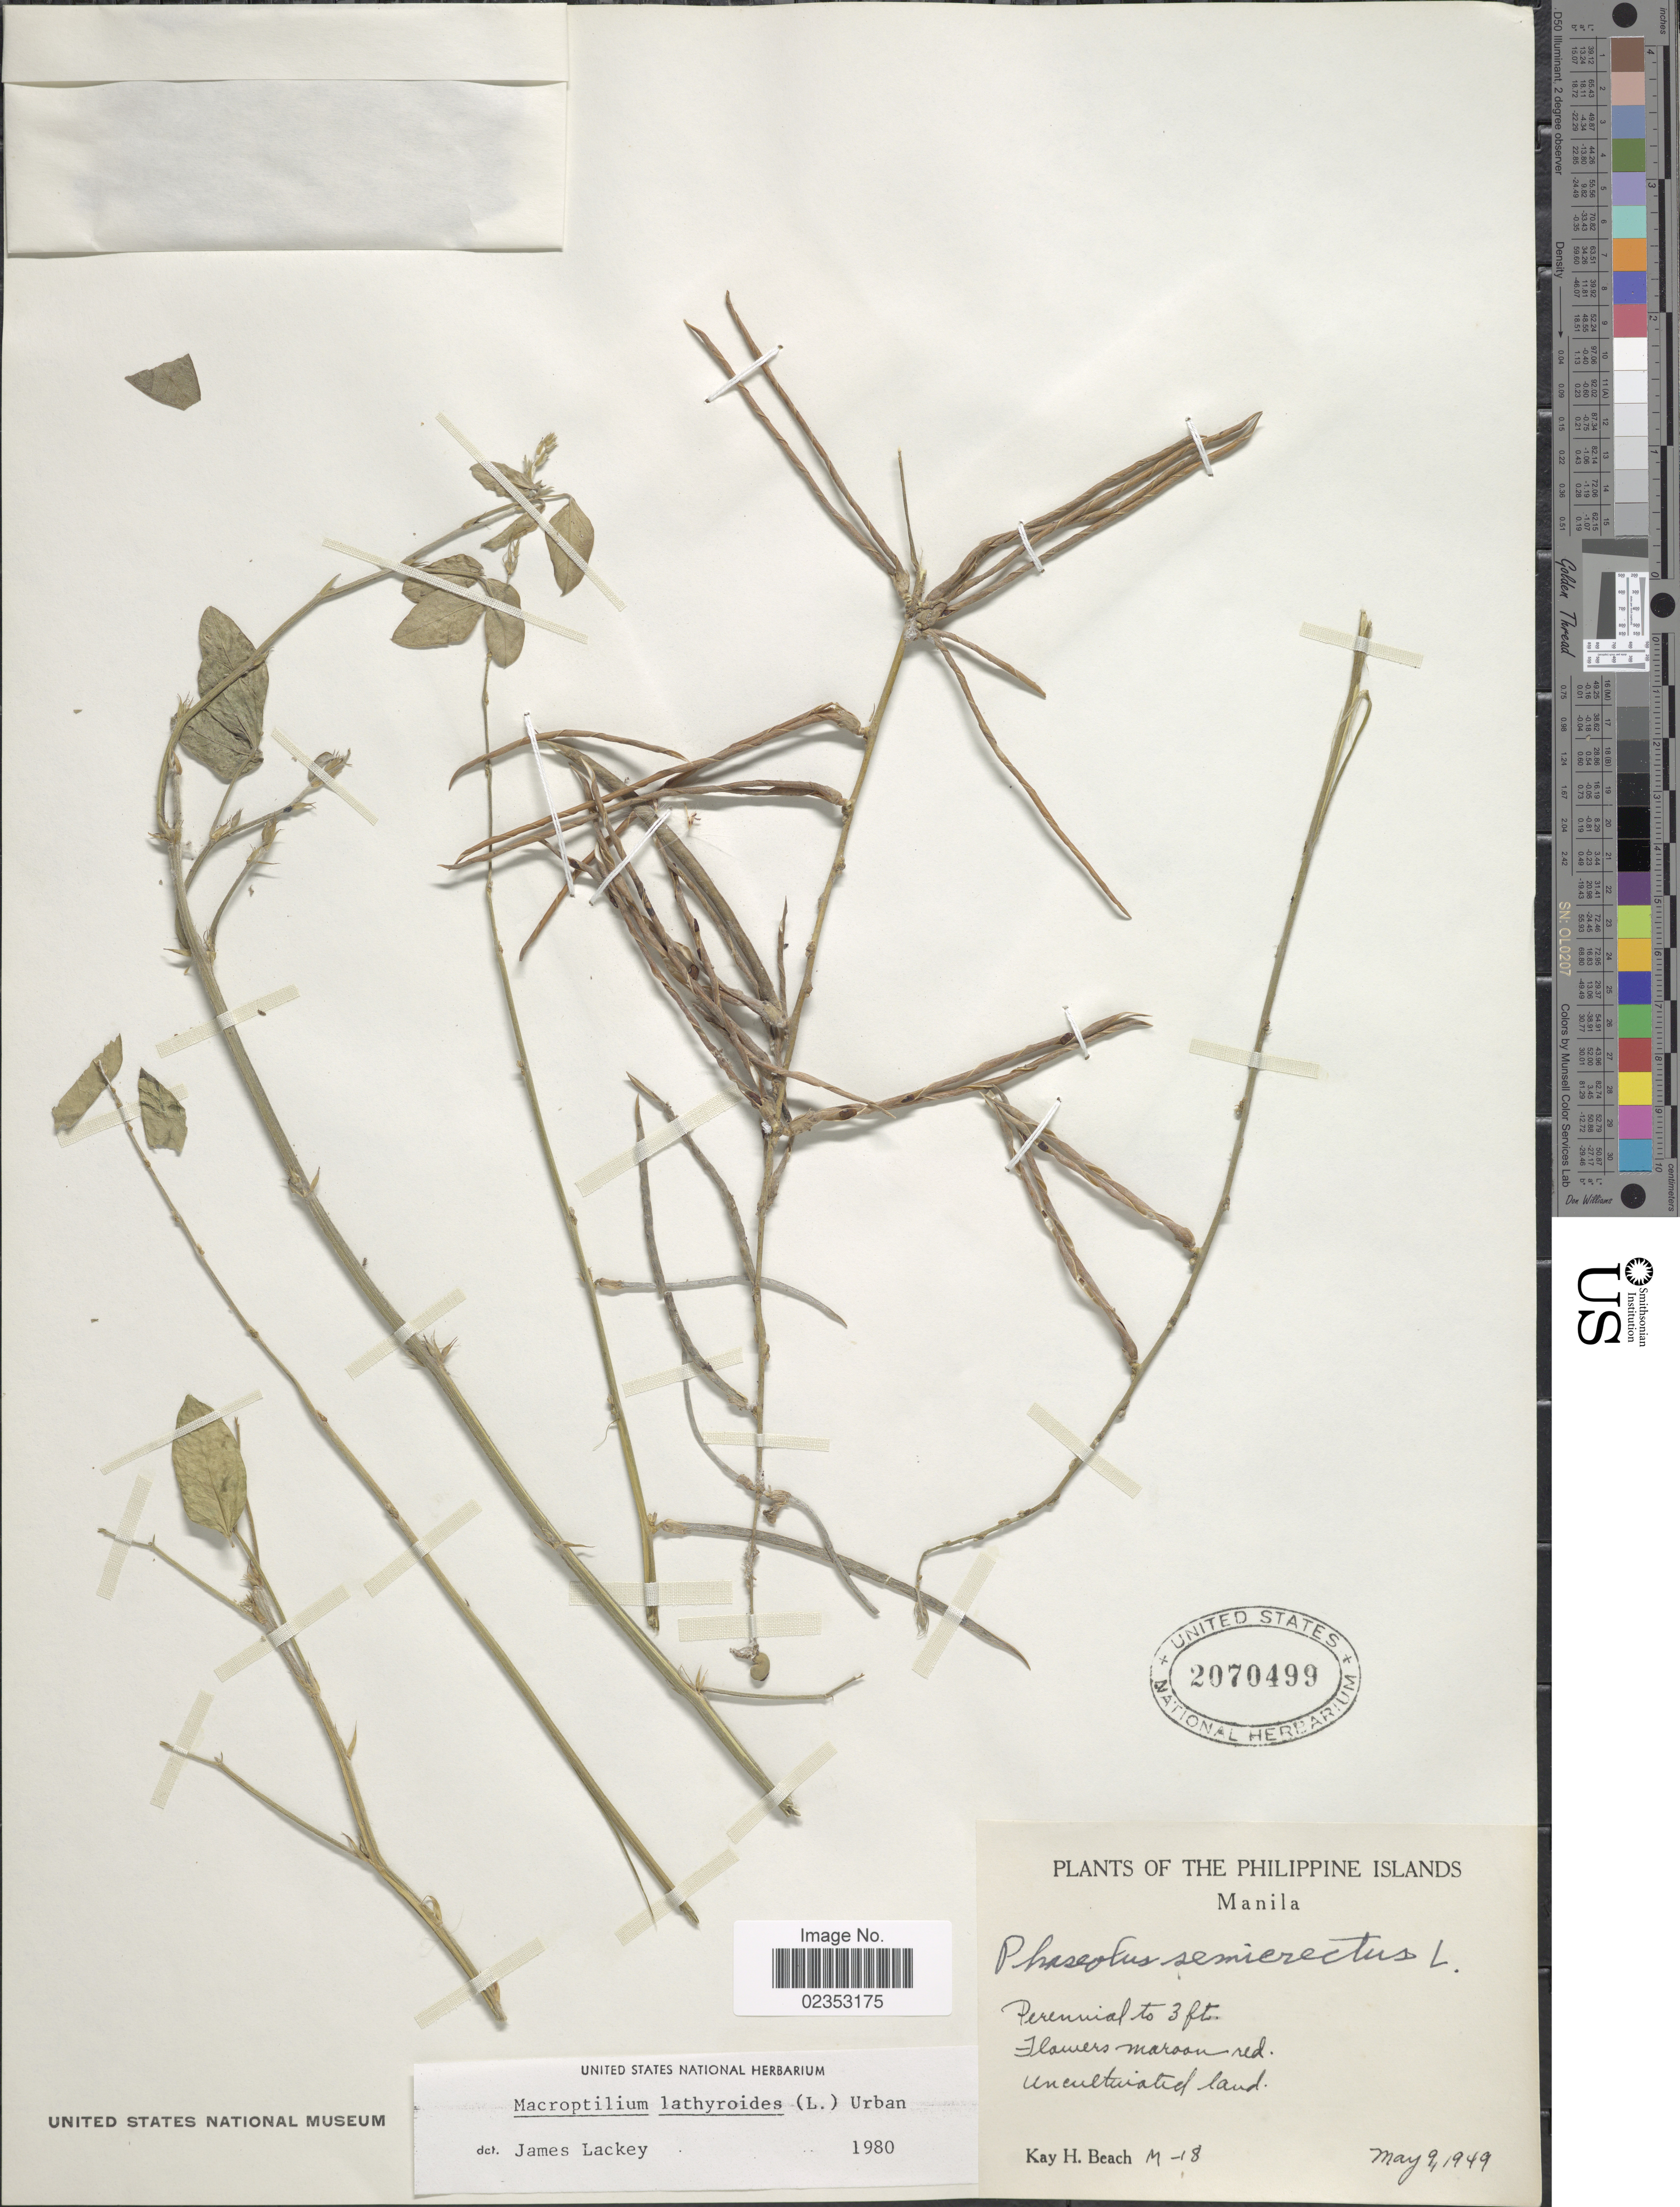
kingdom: Plantae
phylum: Tracheophyta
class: Magnoliopsida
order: Fabales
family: Fabaceae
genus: Macroptilium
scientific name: Macroptilium lathyroides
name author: (L.) Urb.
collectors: K. H. Beach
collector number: M-18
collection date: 1949-05-09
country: Philippines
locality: Manila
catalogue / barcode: US 2070499